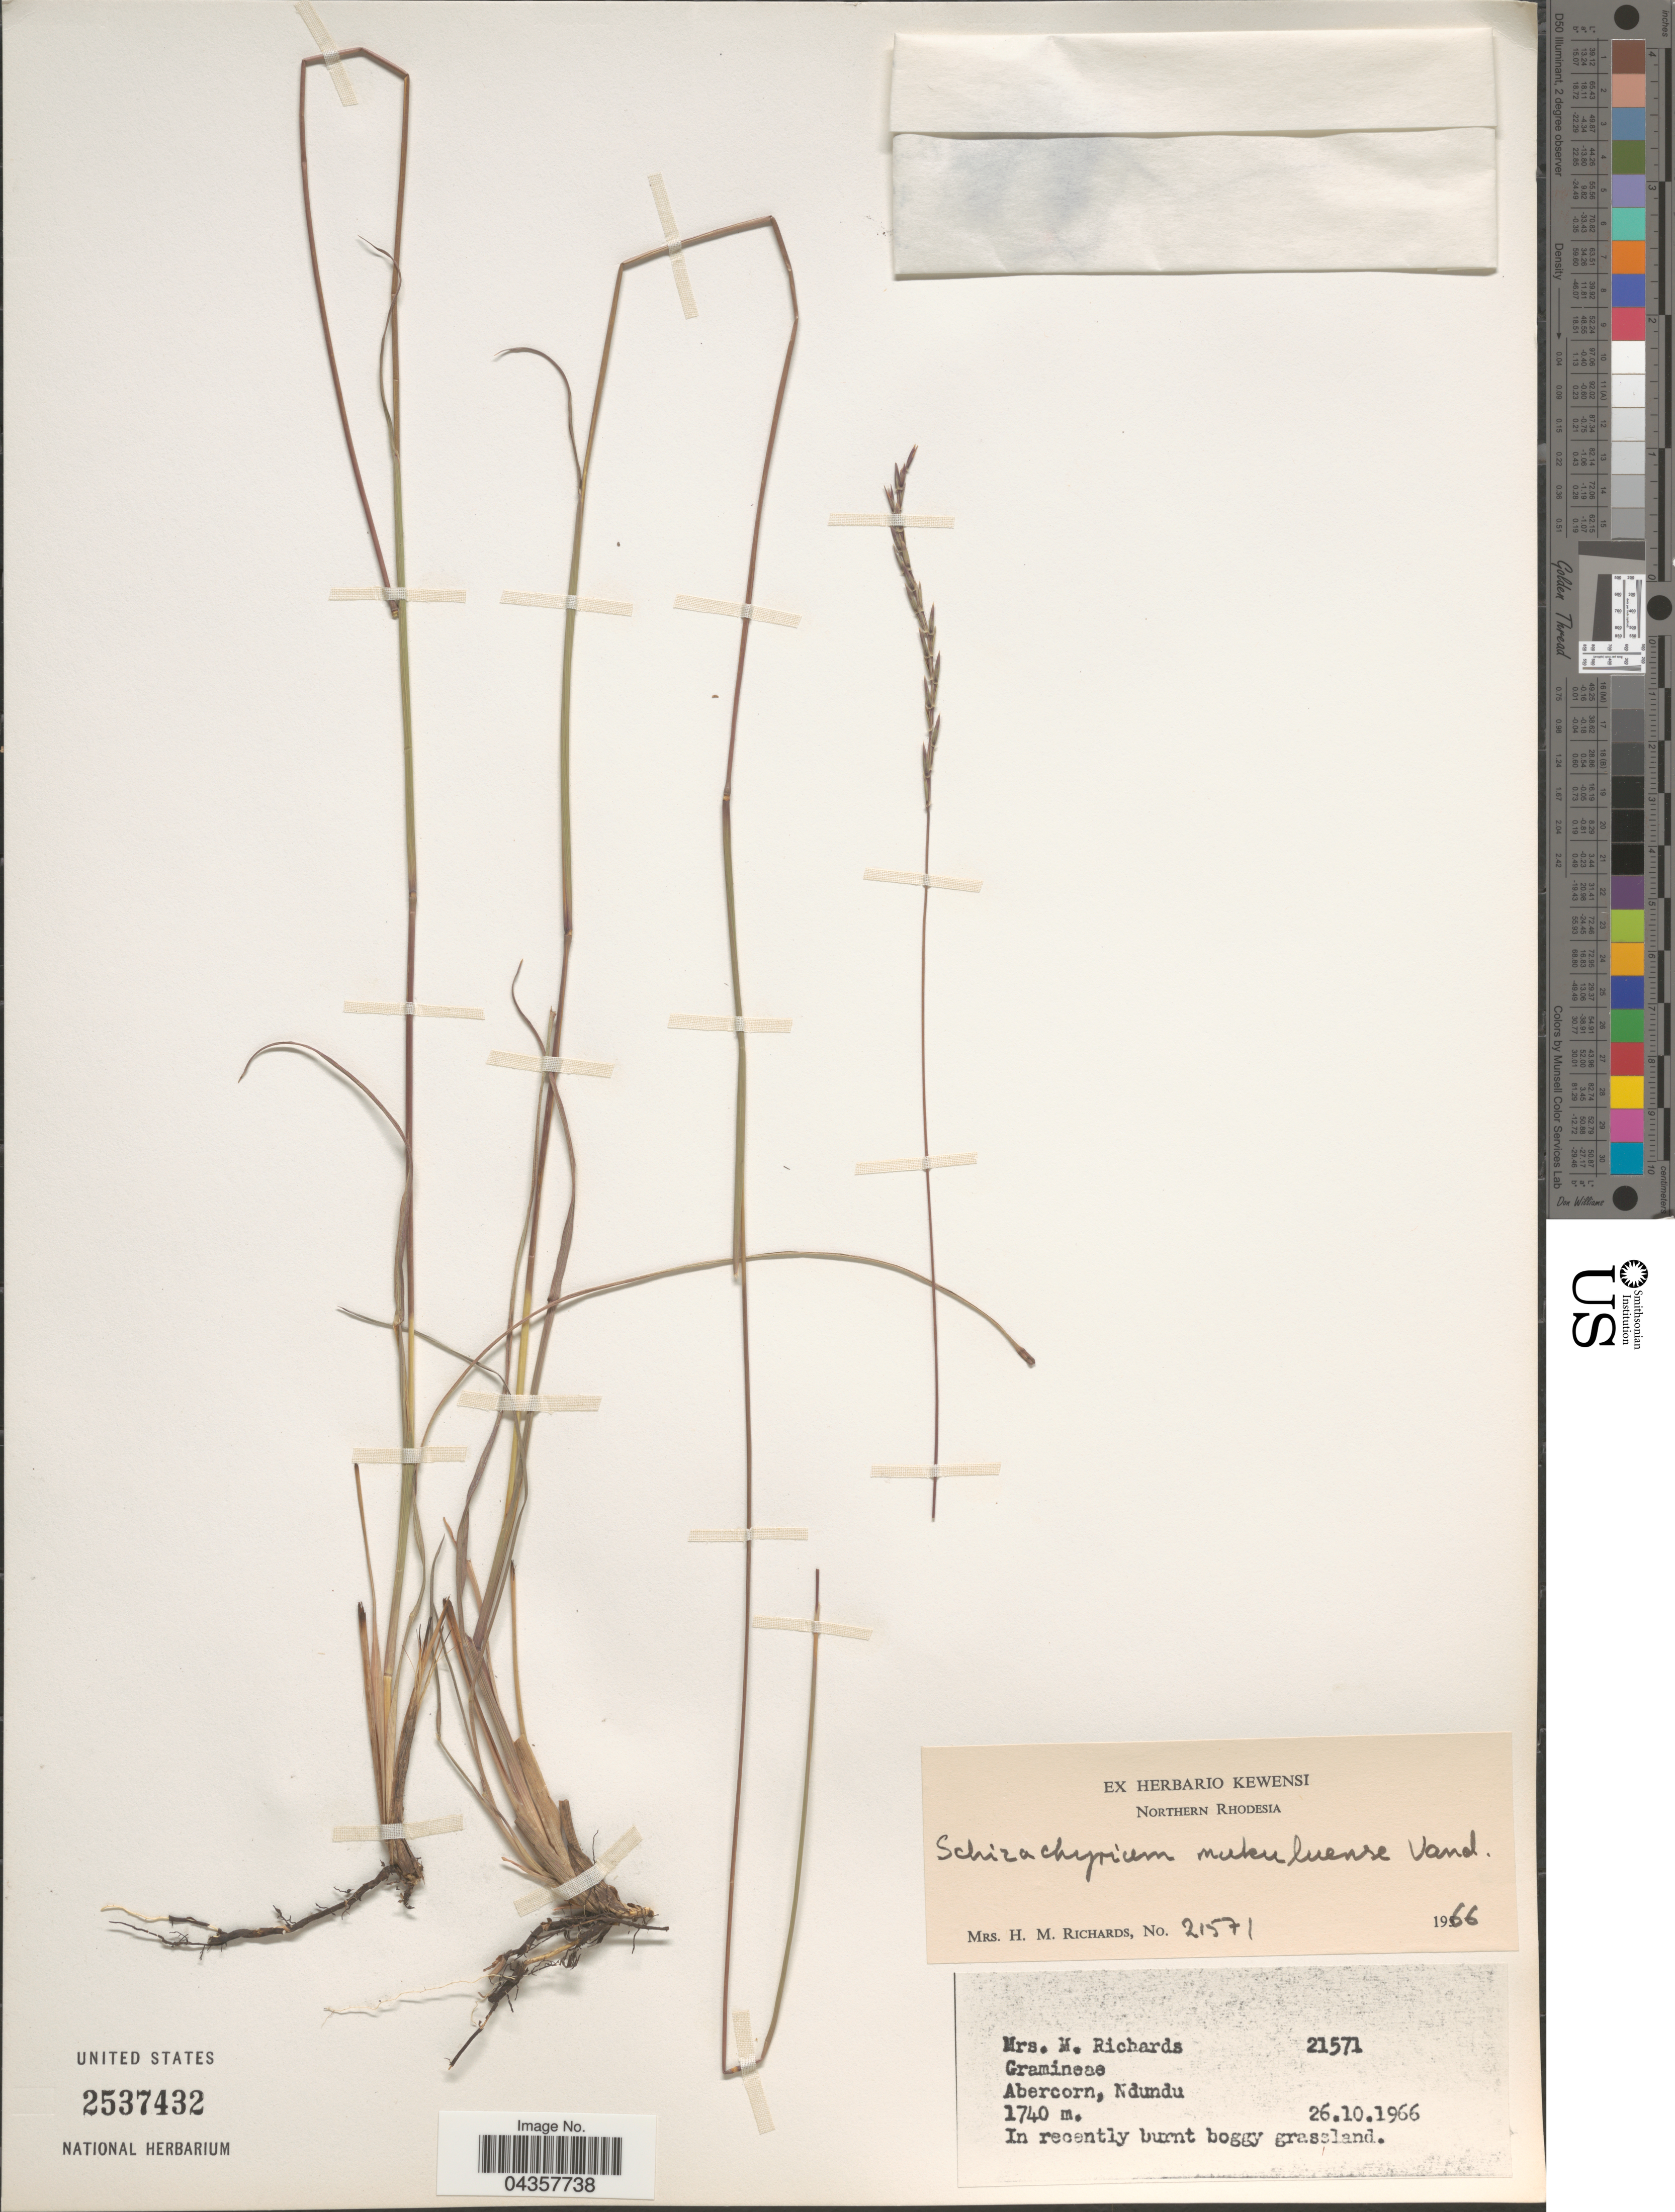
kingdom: Plantae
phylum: Tracheophyta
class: Liliopsida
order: Poales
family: Poaceae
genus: Schizachyrium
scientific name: Schizachyrium mukuluense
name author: Vanderyst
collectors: H. Richards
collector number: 21571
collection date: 1966-10-26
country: Zambia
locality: Northern Rhodesia. Abercorn, Ndundu.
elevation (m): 1740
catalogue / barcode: US 2537432